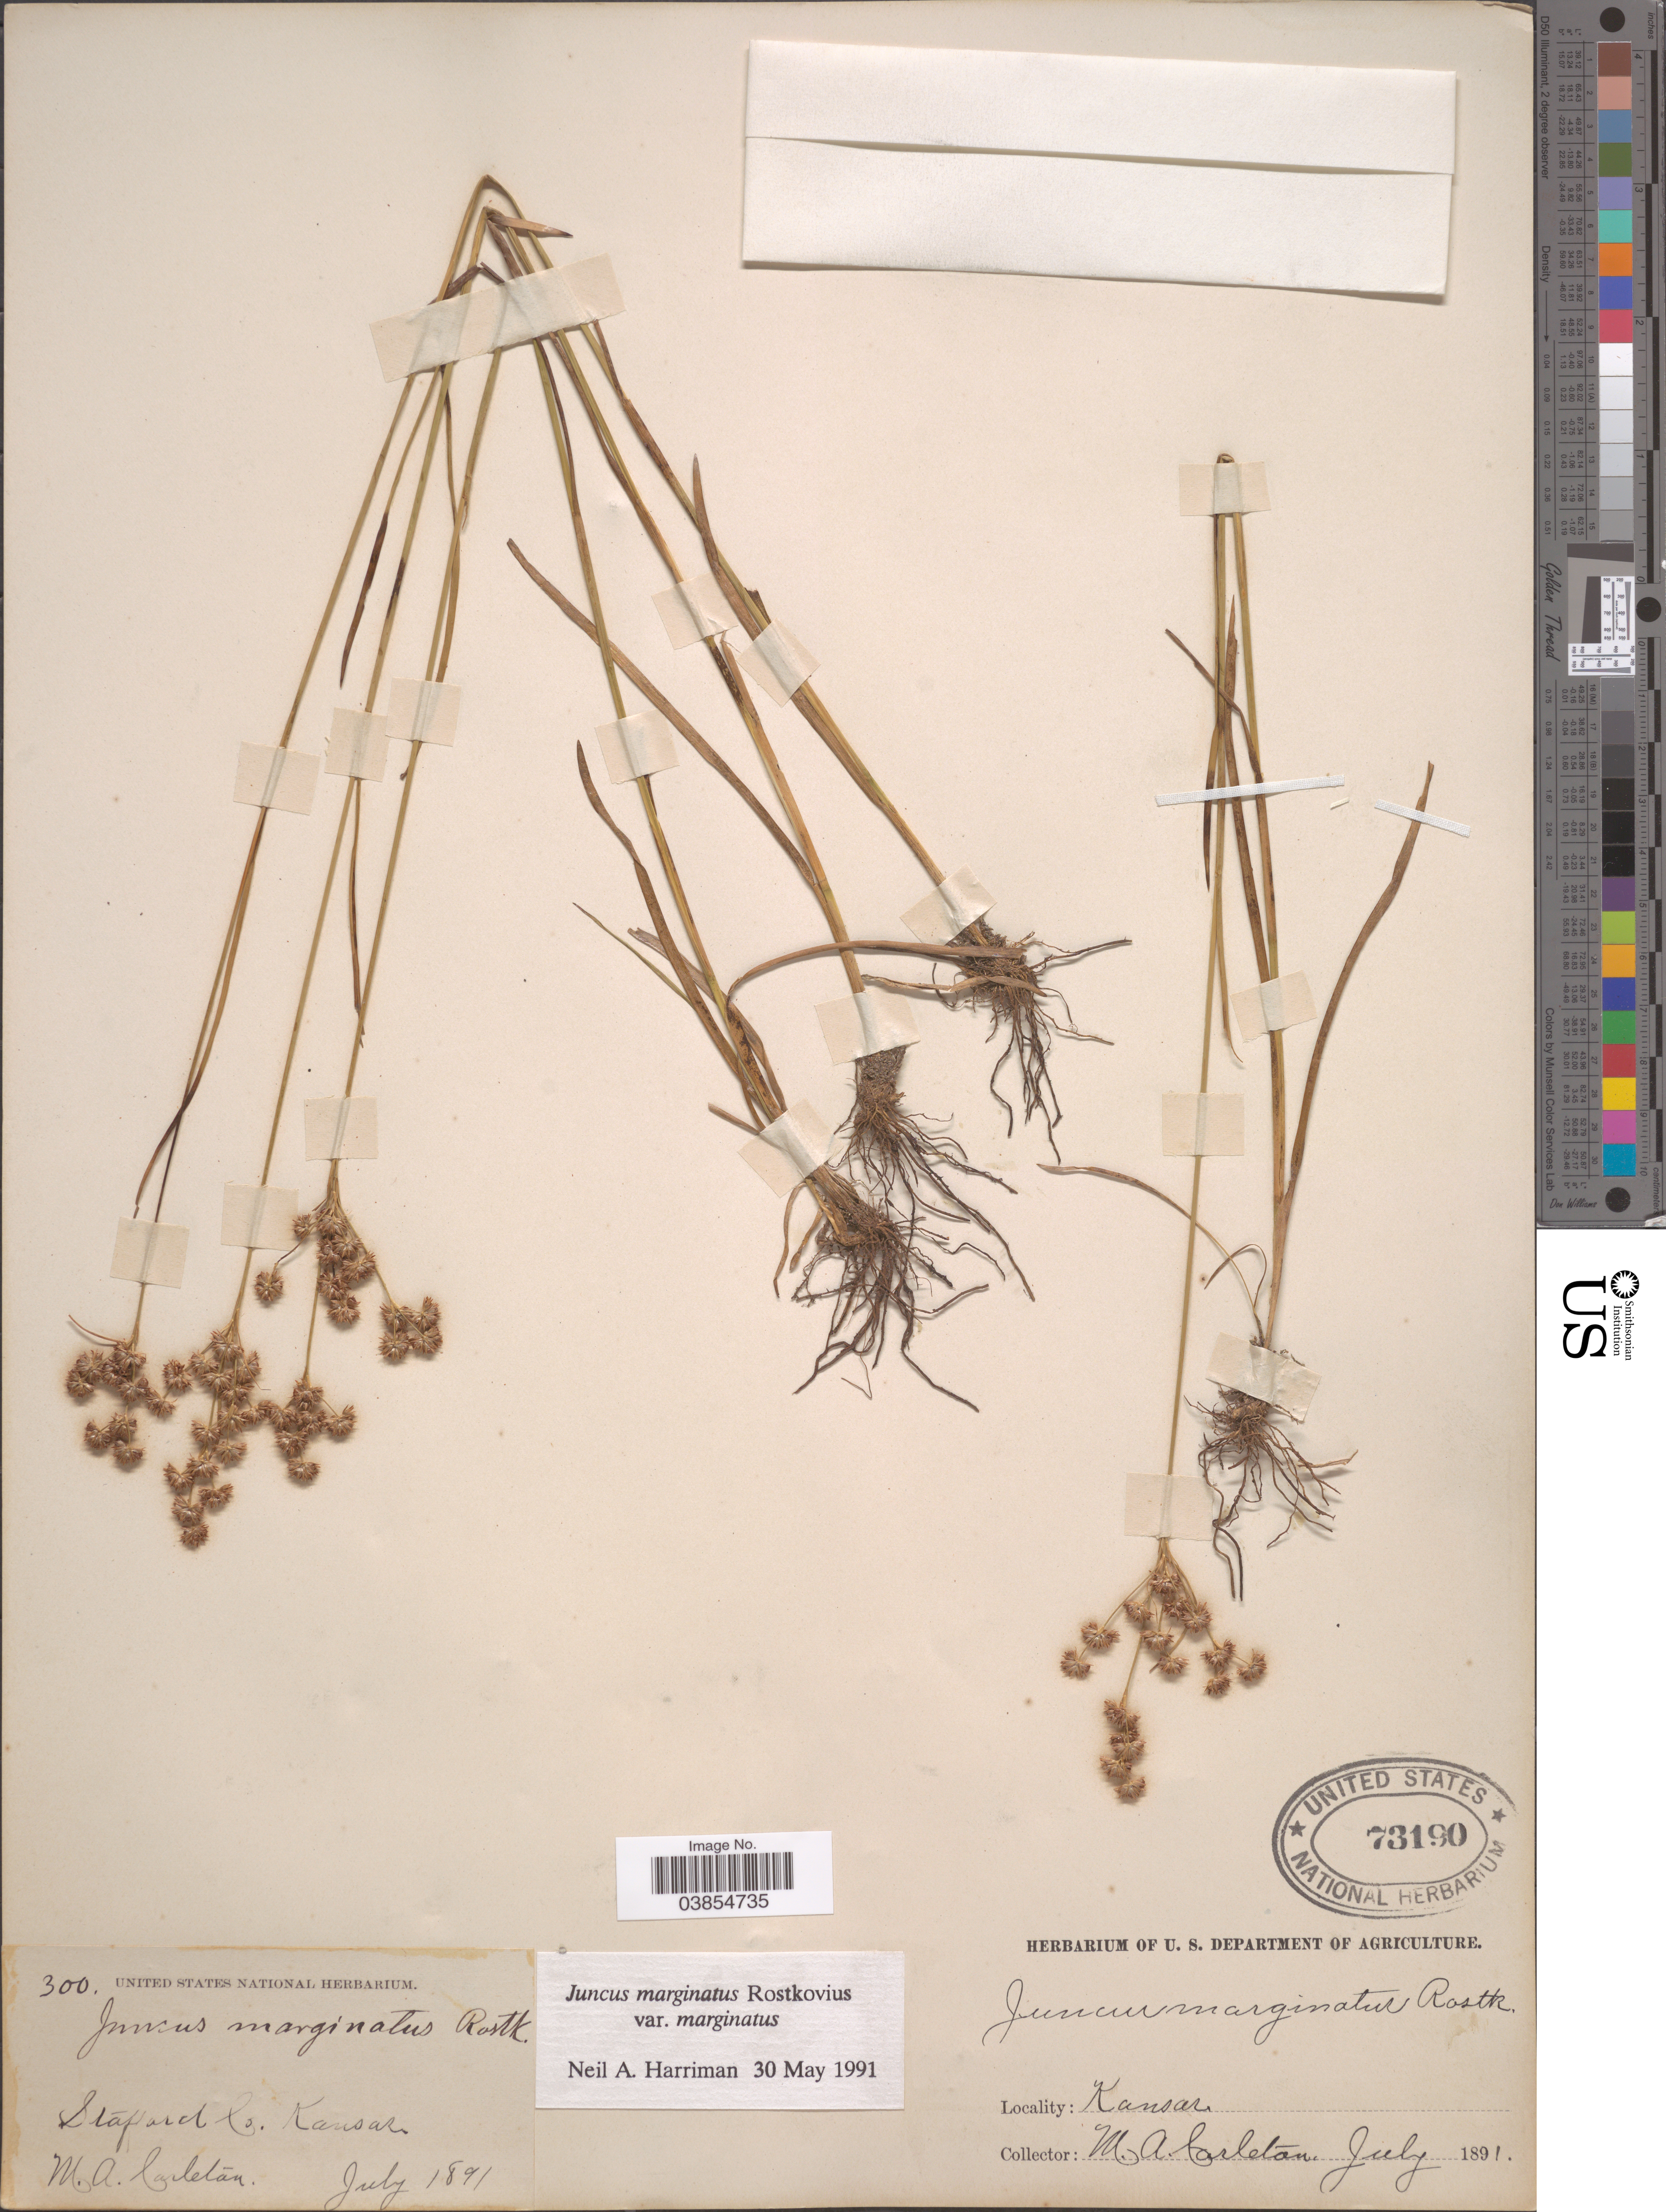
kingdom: Plantae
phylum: Tracheophyta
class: Liliopsida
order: Poales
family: Juncaceae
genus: Juncus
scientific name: Juncus marginatus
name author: Rostk.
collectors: M. A. Carleton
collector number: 300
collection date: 1891-07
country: United States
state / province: Kansas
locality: Stafford Co.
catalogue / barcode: US 73190